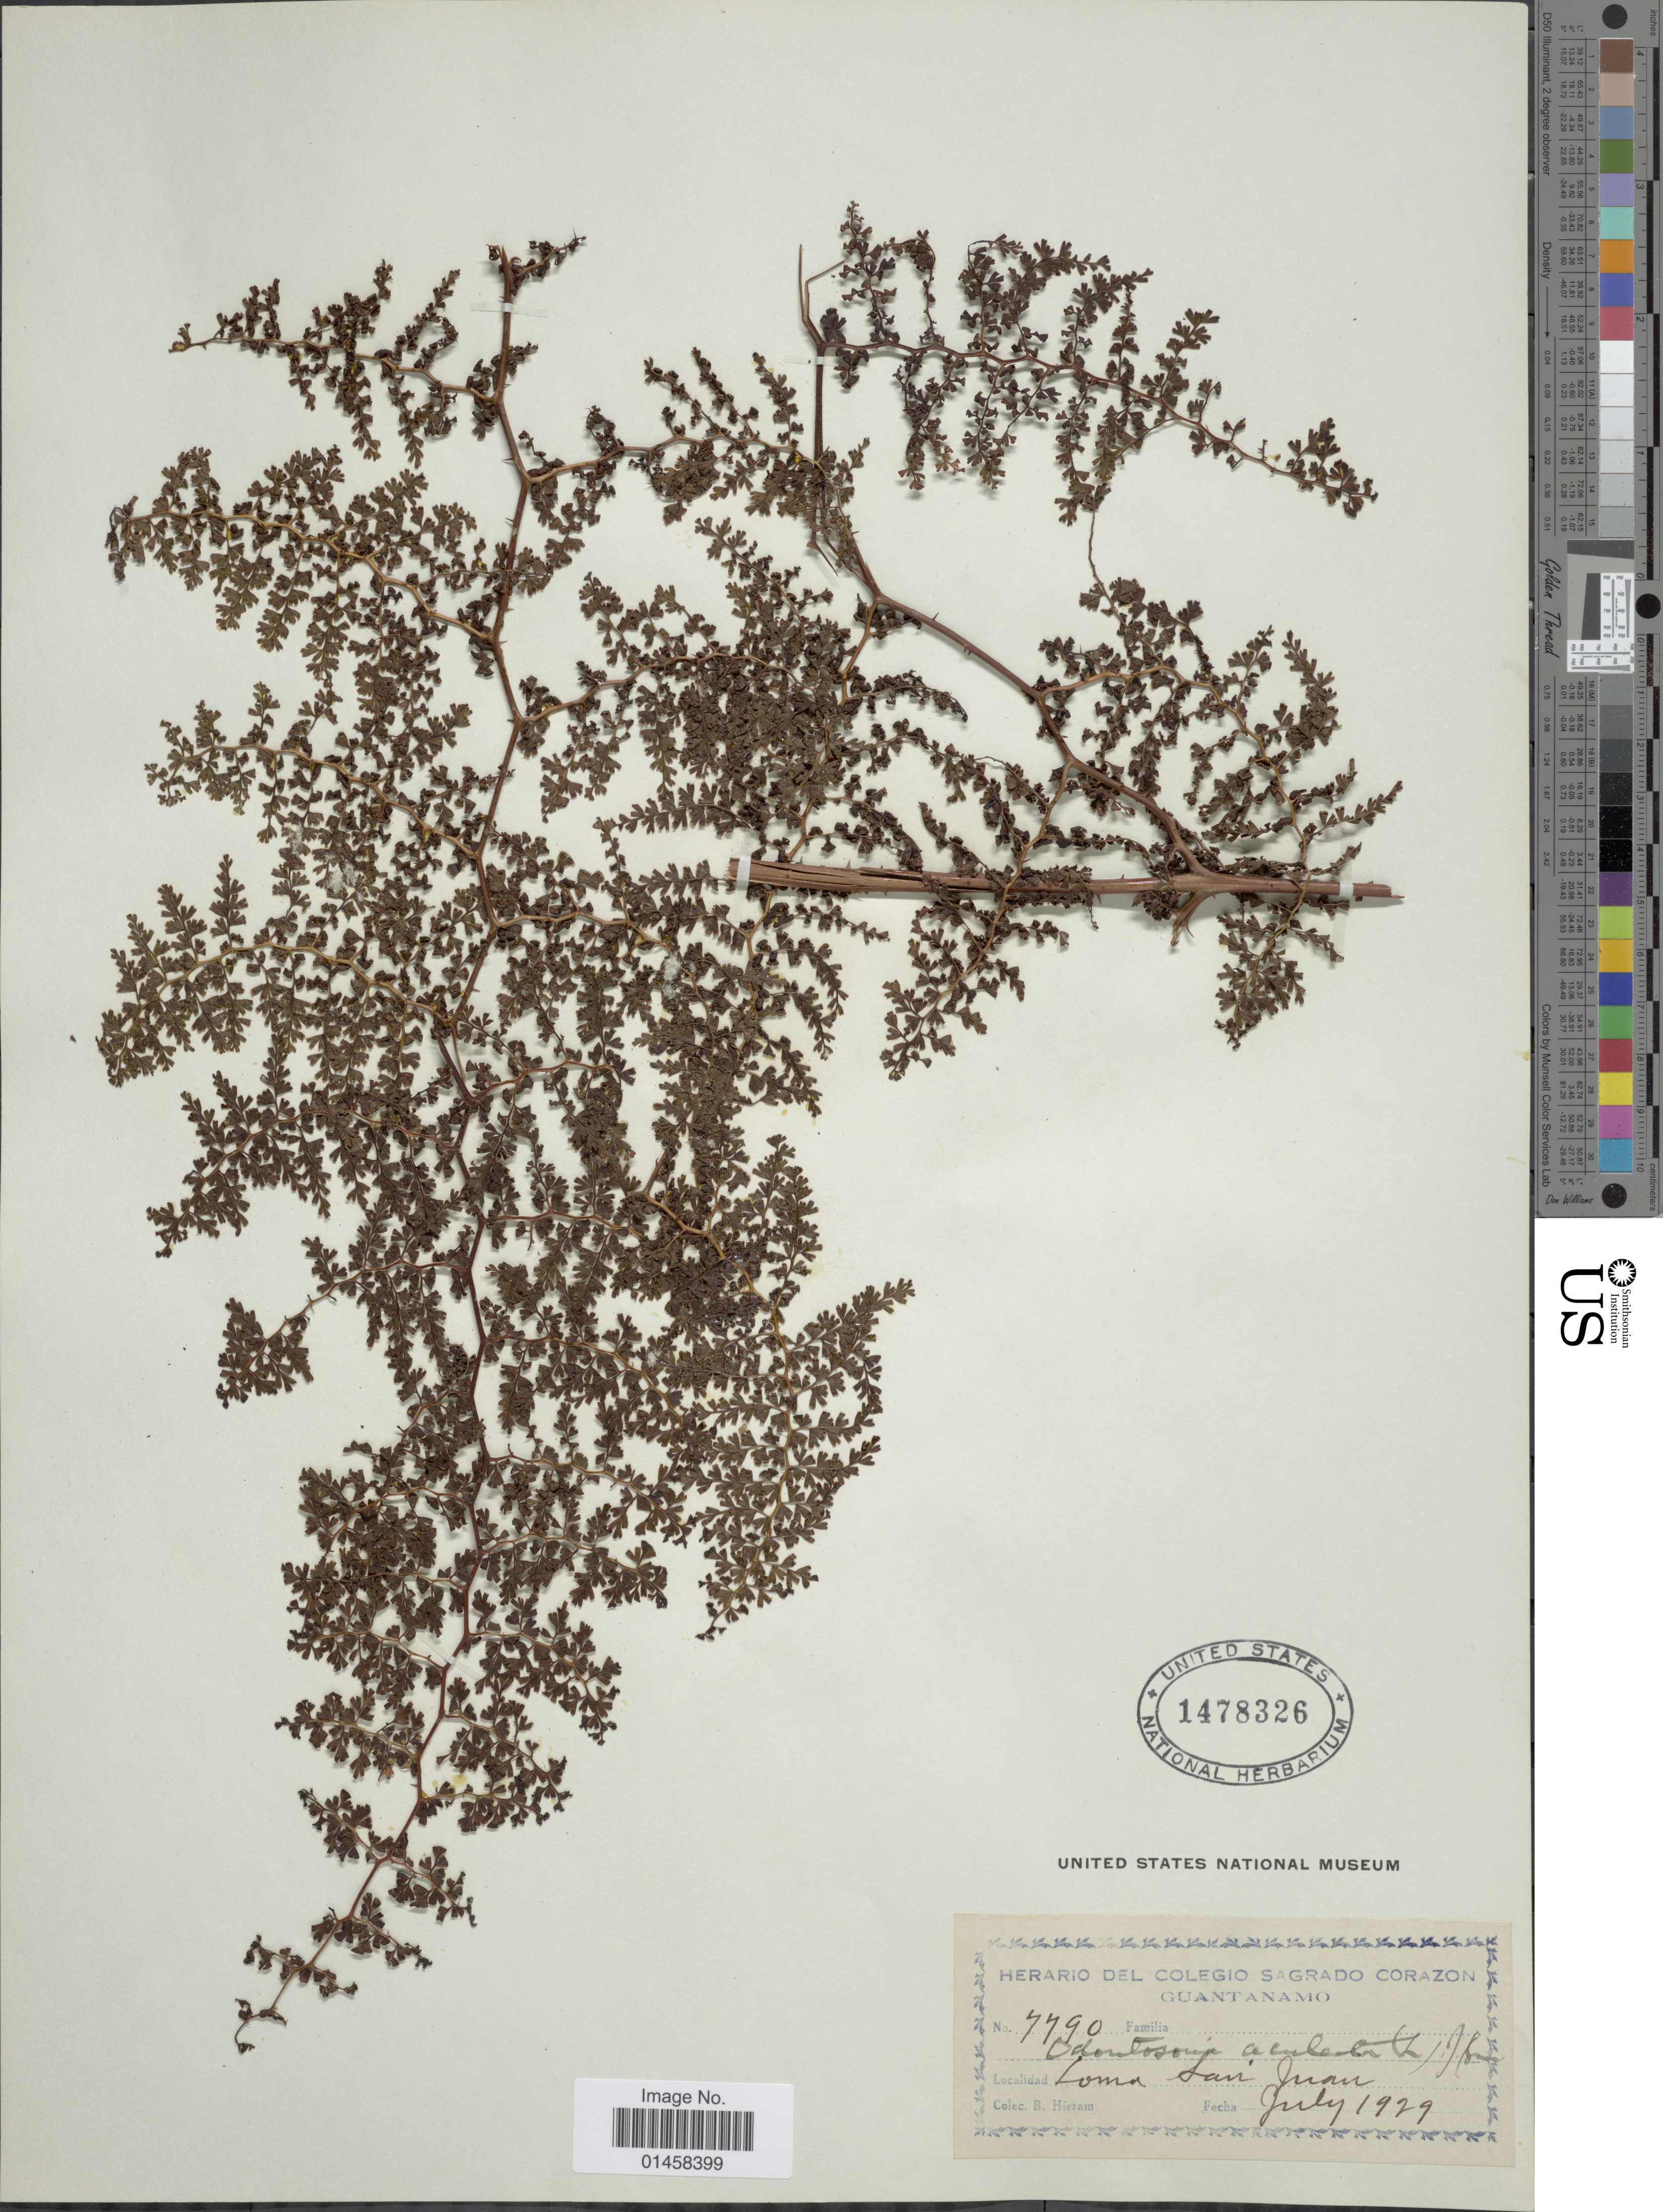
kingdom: Plantae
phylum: Tracheophyta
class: Polypodiopsida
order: Polypodiales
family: Lindsaeaceae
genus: Odontosoria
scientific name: Odontosoria aculeata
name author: (L.) J. Sm.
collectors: B. Hieram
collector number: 7790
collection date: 1929-07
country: Cuba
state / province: Guantánamo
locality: Loma San Juan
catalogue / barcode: US 1478326